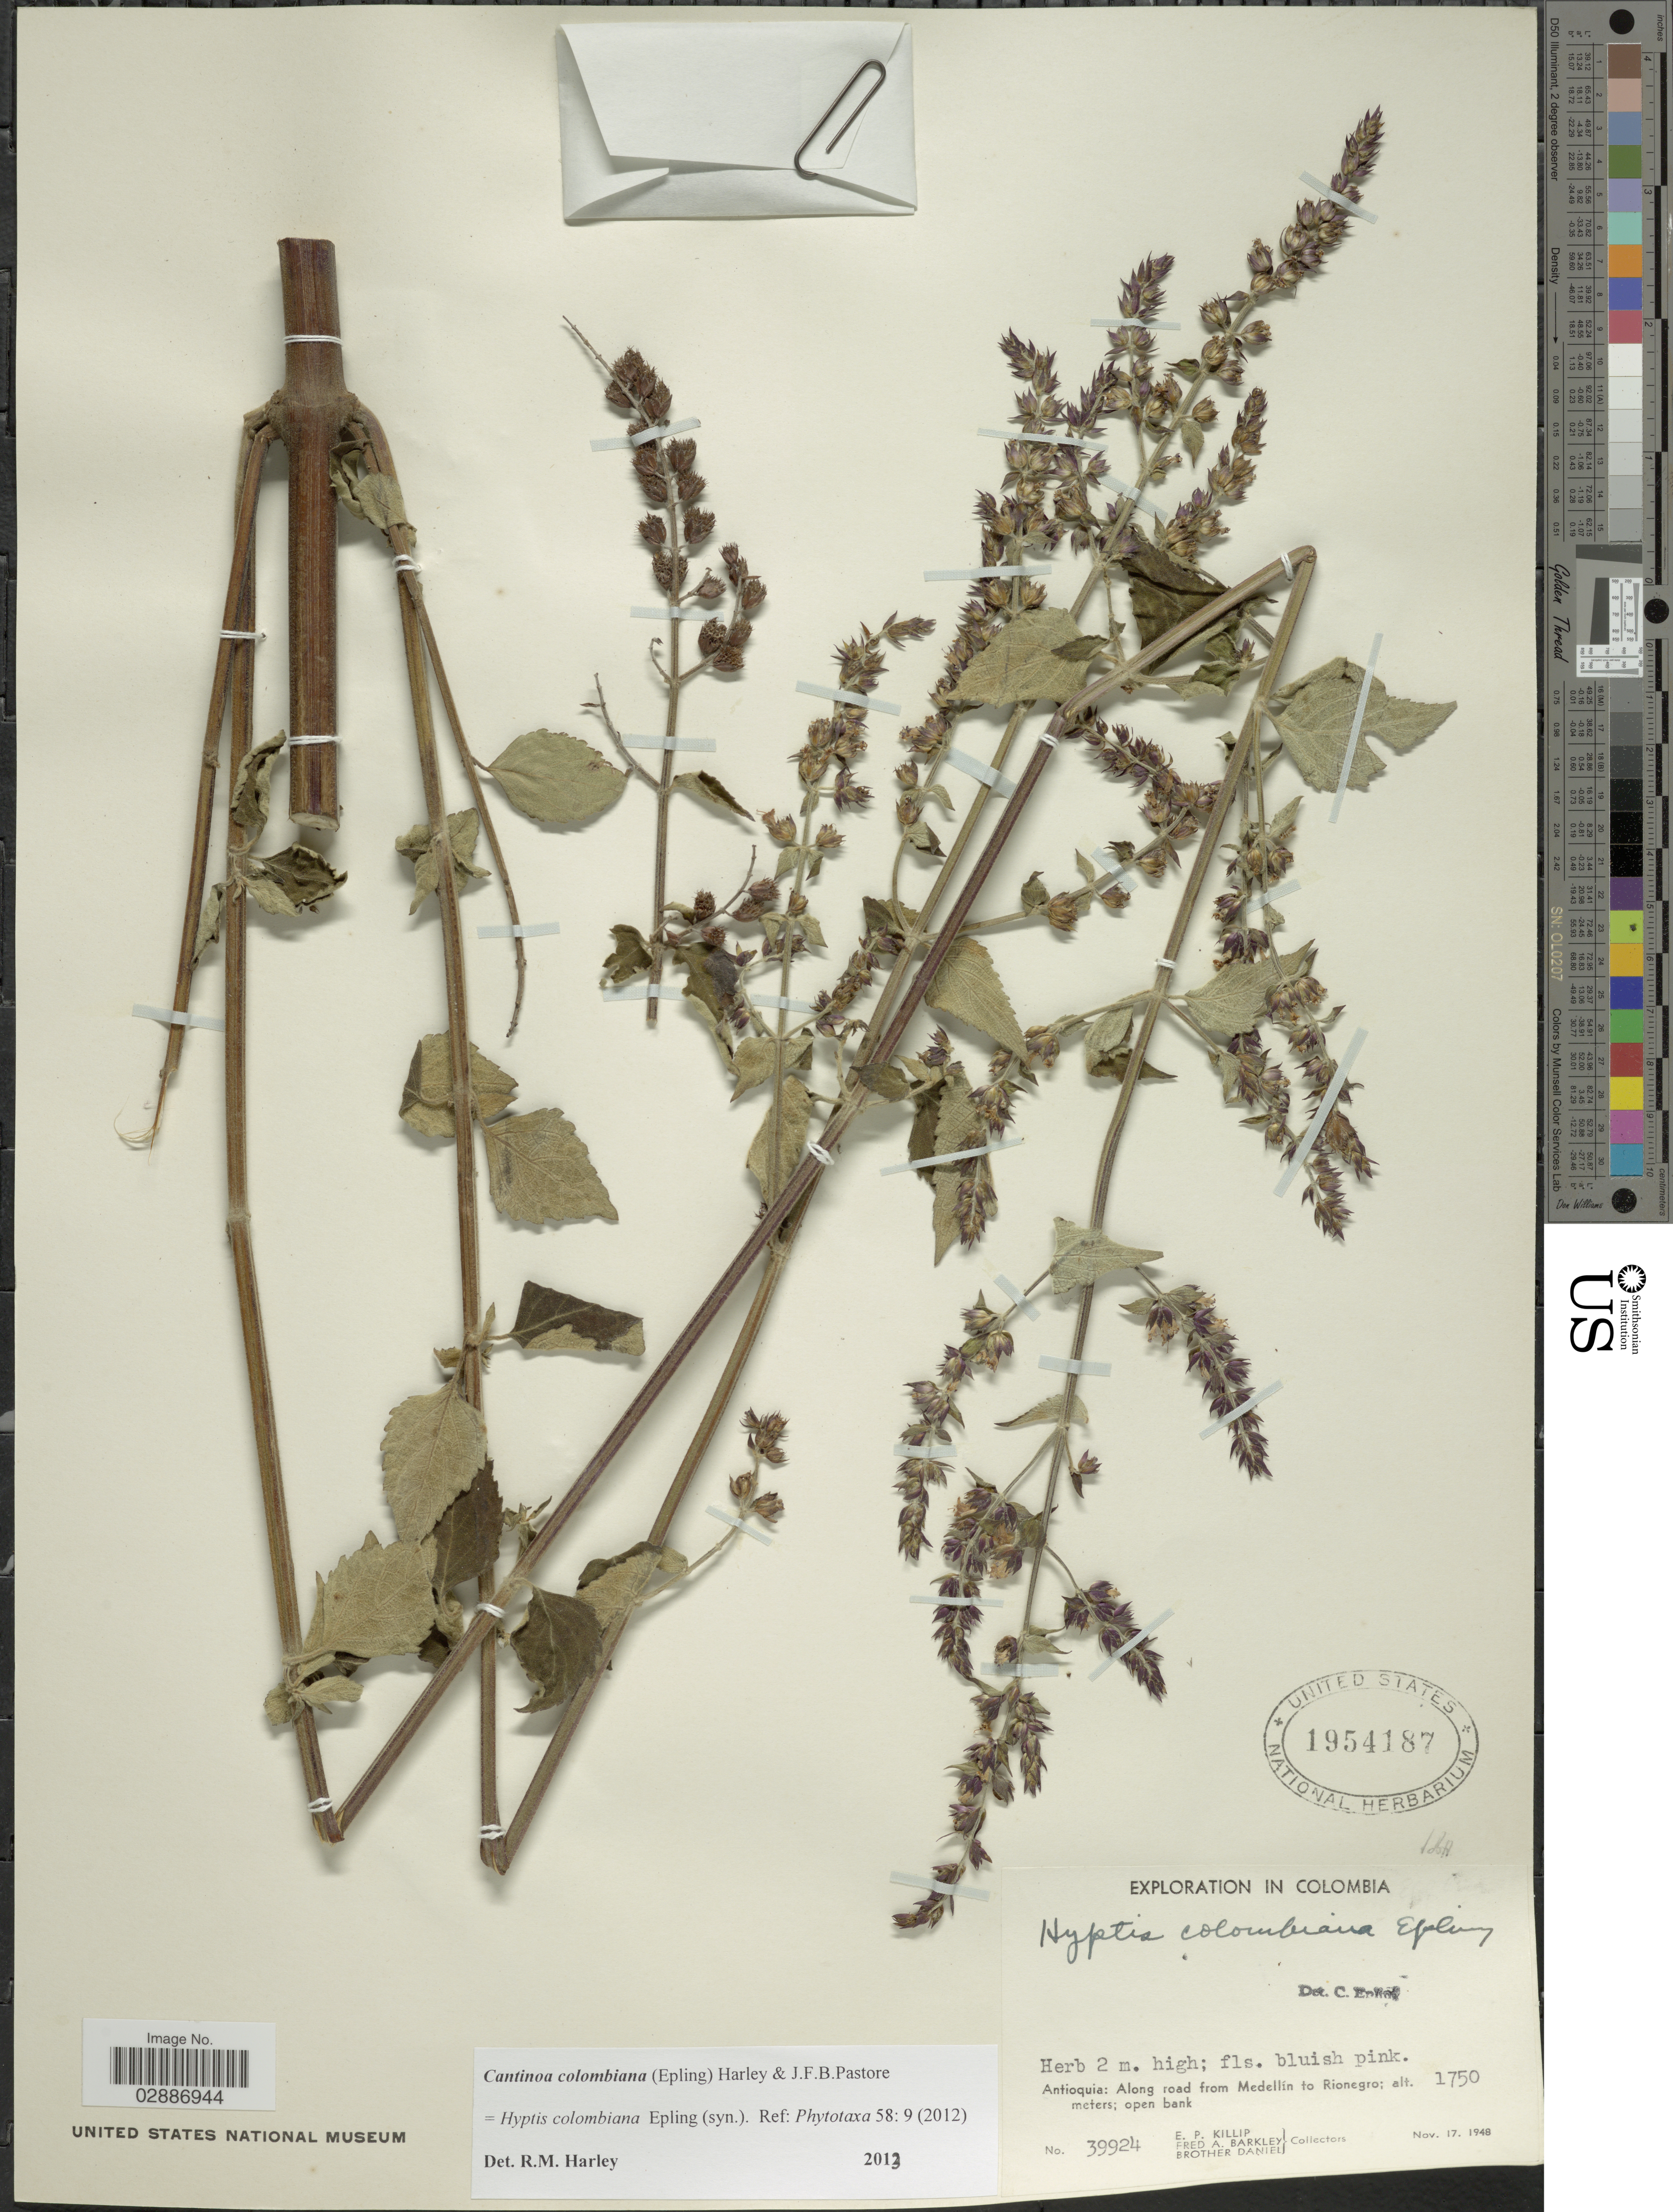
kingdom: Plantae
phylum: Tracheophyta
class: Magnoliopsida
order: Lamiales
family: Lamiaceae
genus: Cantinoa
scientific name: Cantinoa colombiana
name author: (Epling) Harley & J.F.B. Pastore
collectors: E. P. Killip, F. A. Barkley & Bro. Daniel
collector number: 39924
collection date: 1948-11-17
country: Colombia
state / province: Antioquia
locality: Along road from Medellín to Rionegro.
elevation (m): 1750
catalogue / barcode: US 1954187